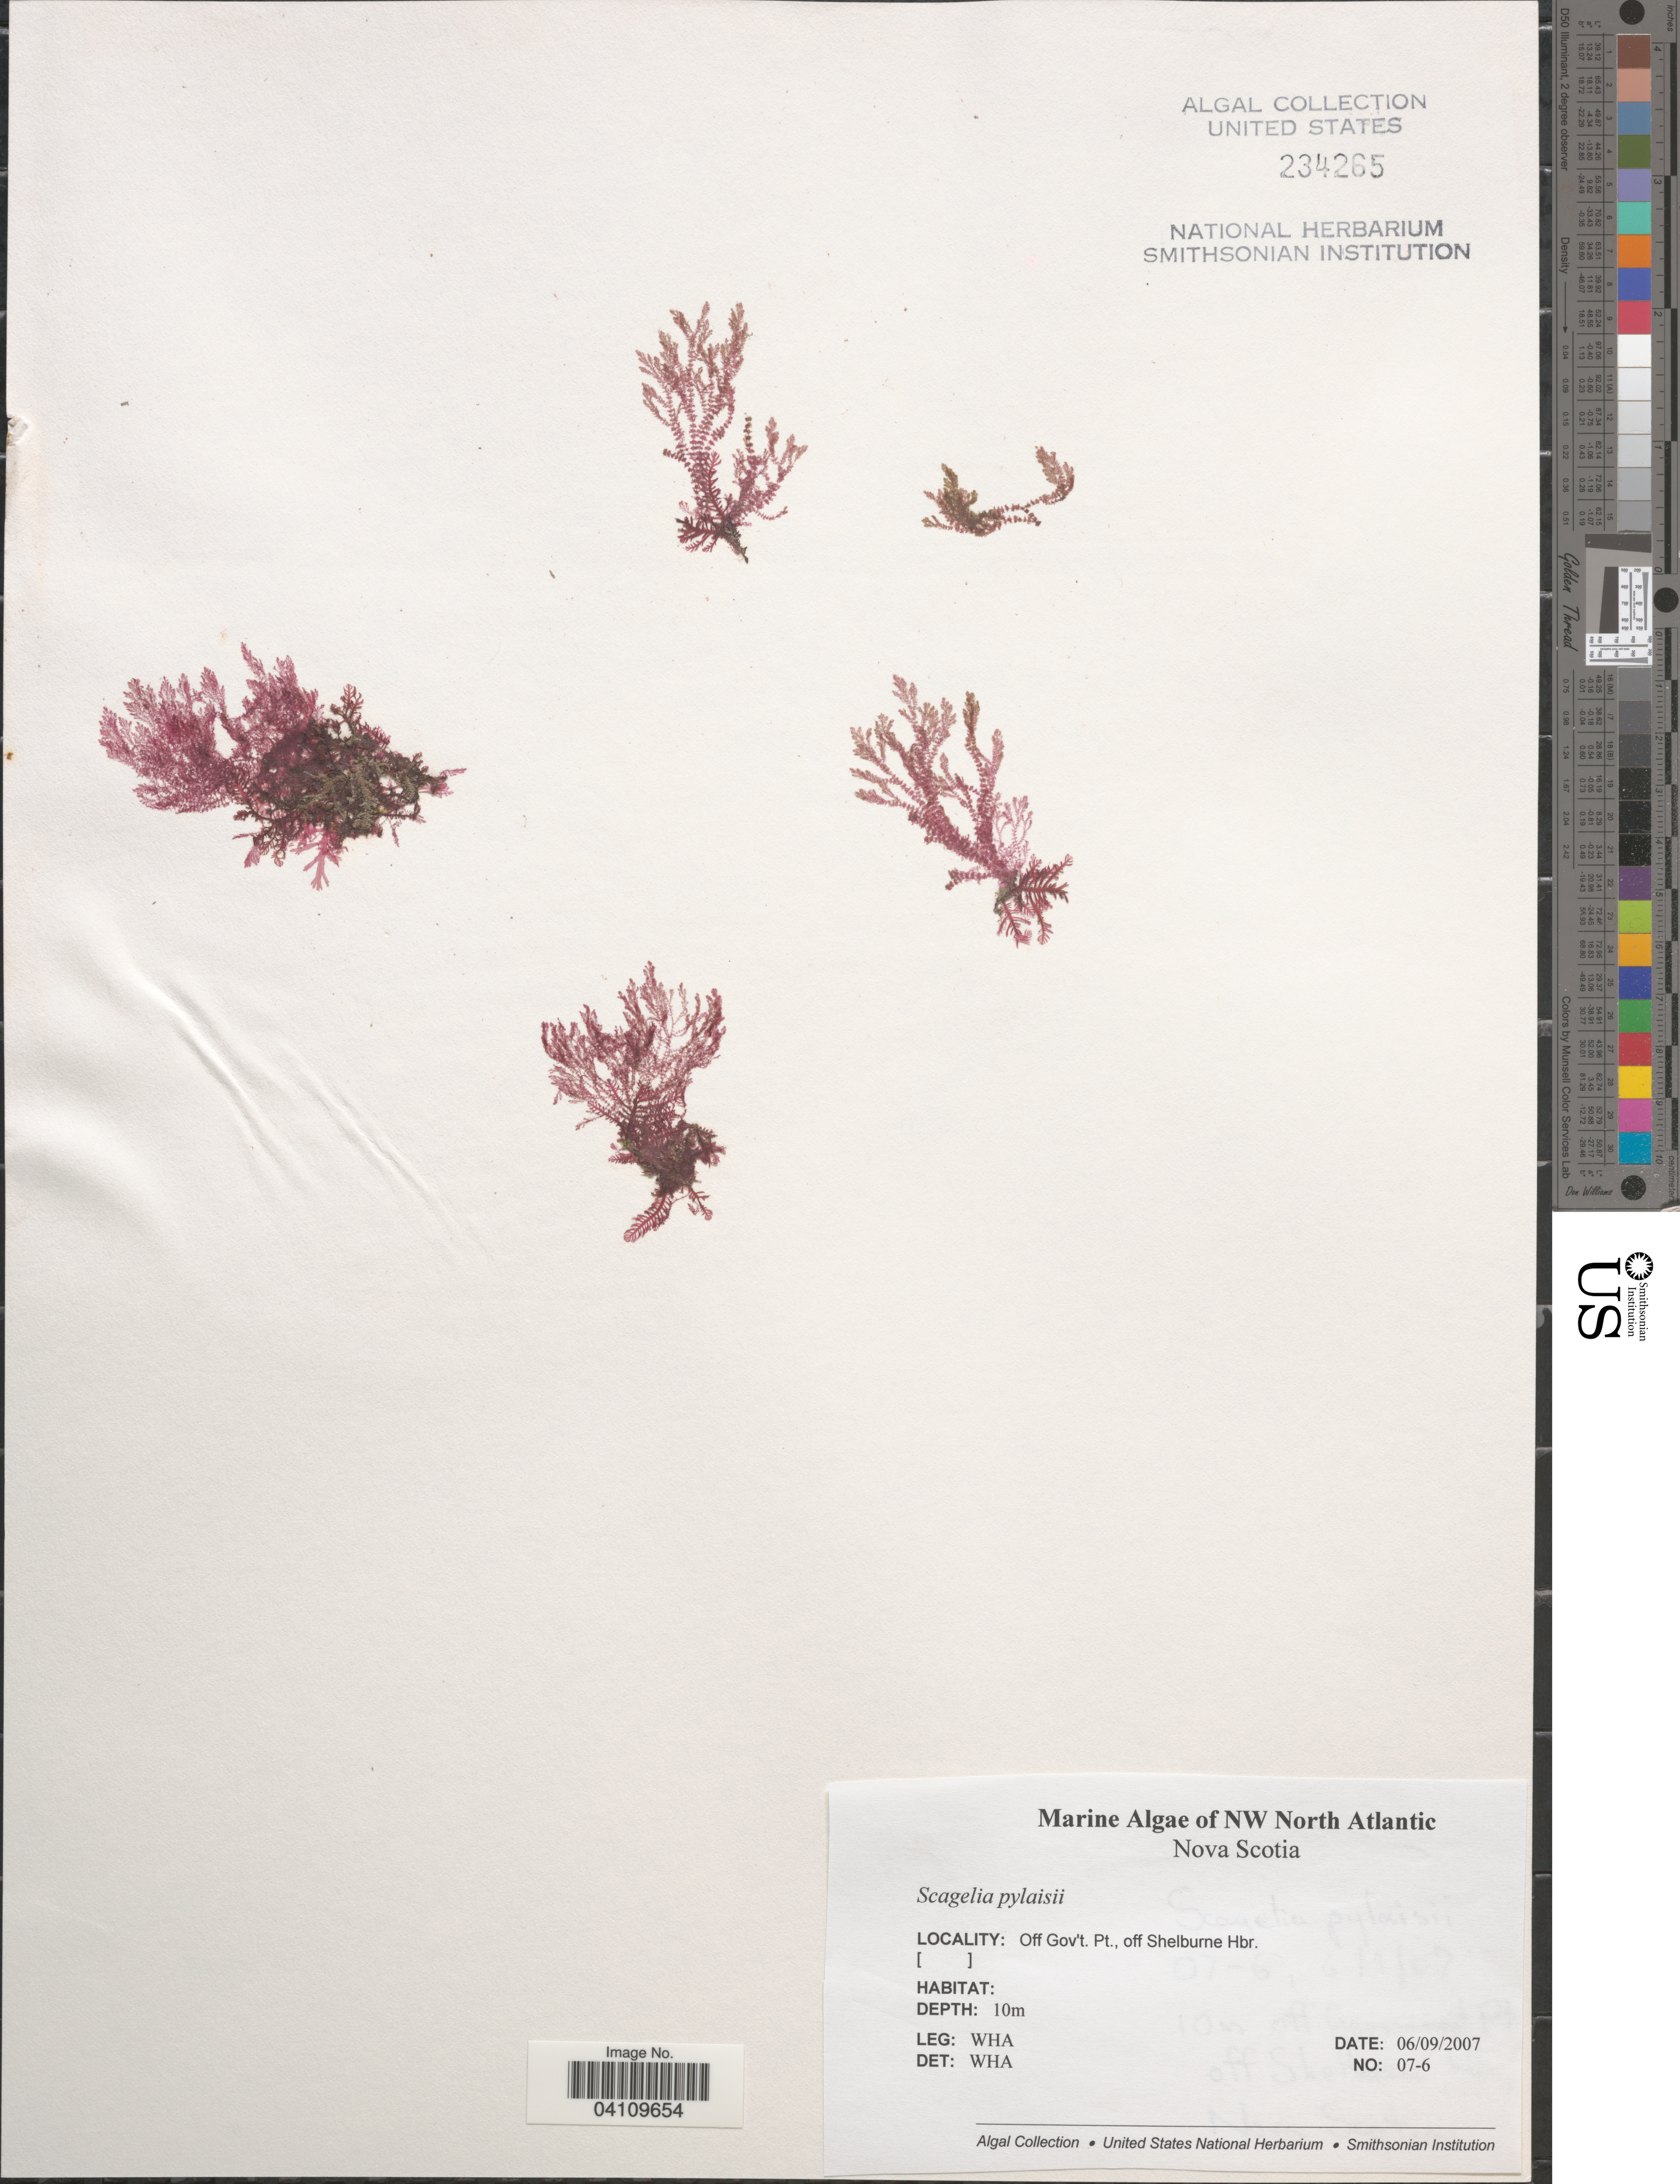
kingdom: Plantae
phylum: Rhodophyta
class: Florideophyceae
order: Ceramiales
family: Ceramiaceae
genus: Scagelia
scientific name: Scagelia pylaisaei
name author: (Montagne) M.J. Wynne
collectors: W. H. Adey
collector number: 07-6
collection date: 2007-09-06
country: Canada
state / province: Nova Scotia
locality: NW North Atlantic. Off Gov't. Pt., off Shelburne Hbr.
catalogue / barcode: US 234265